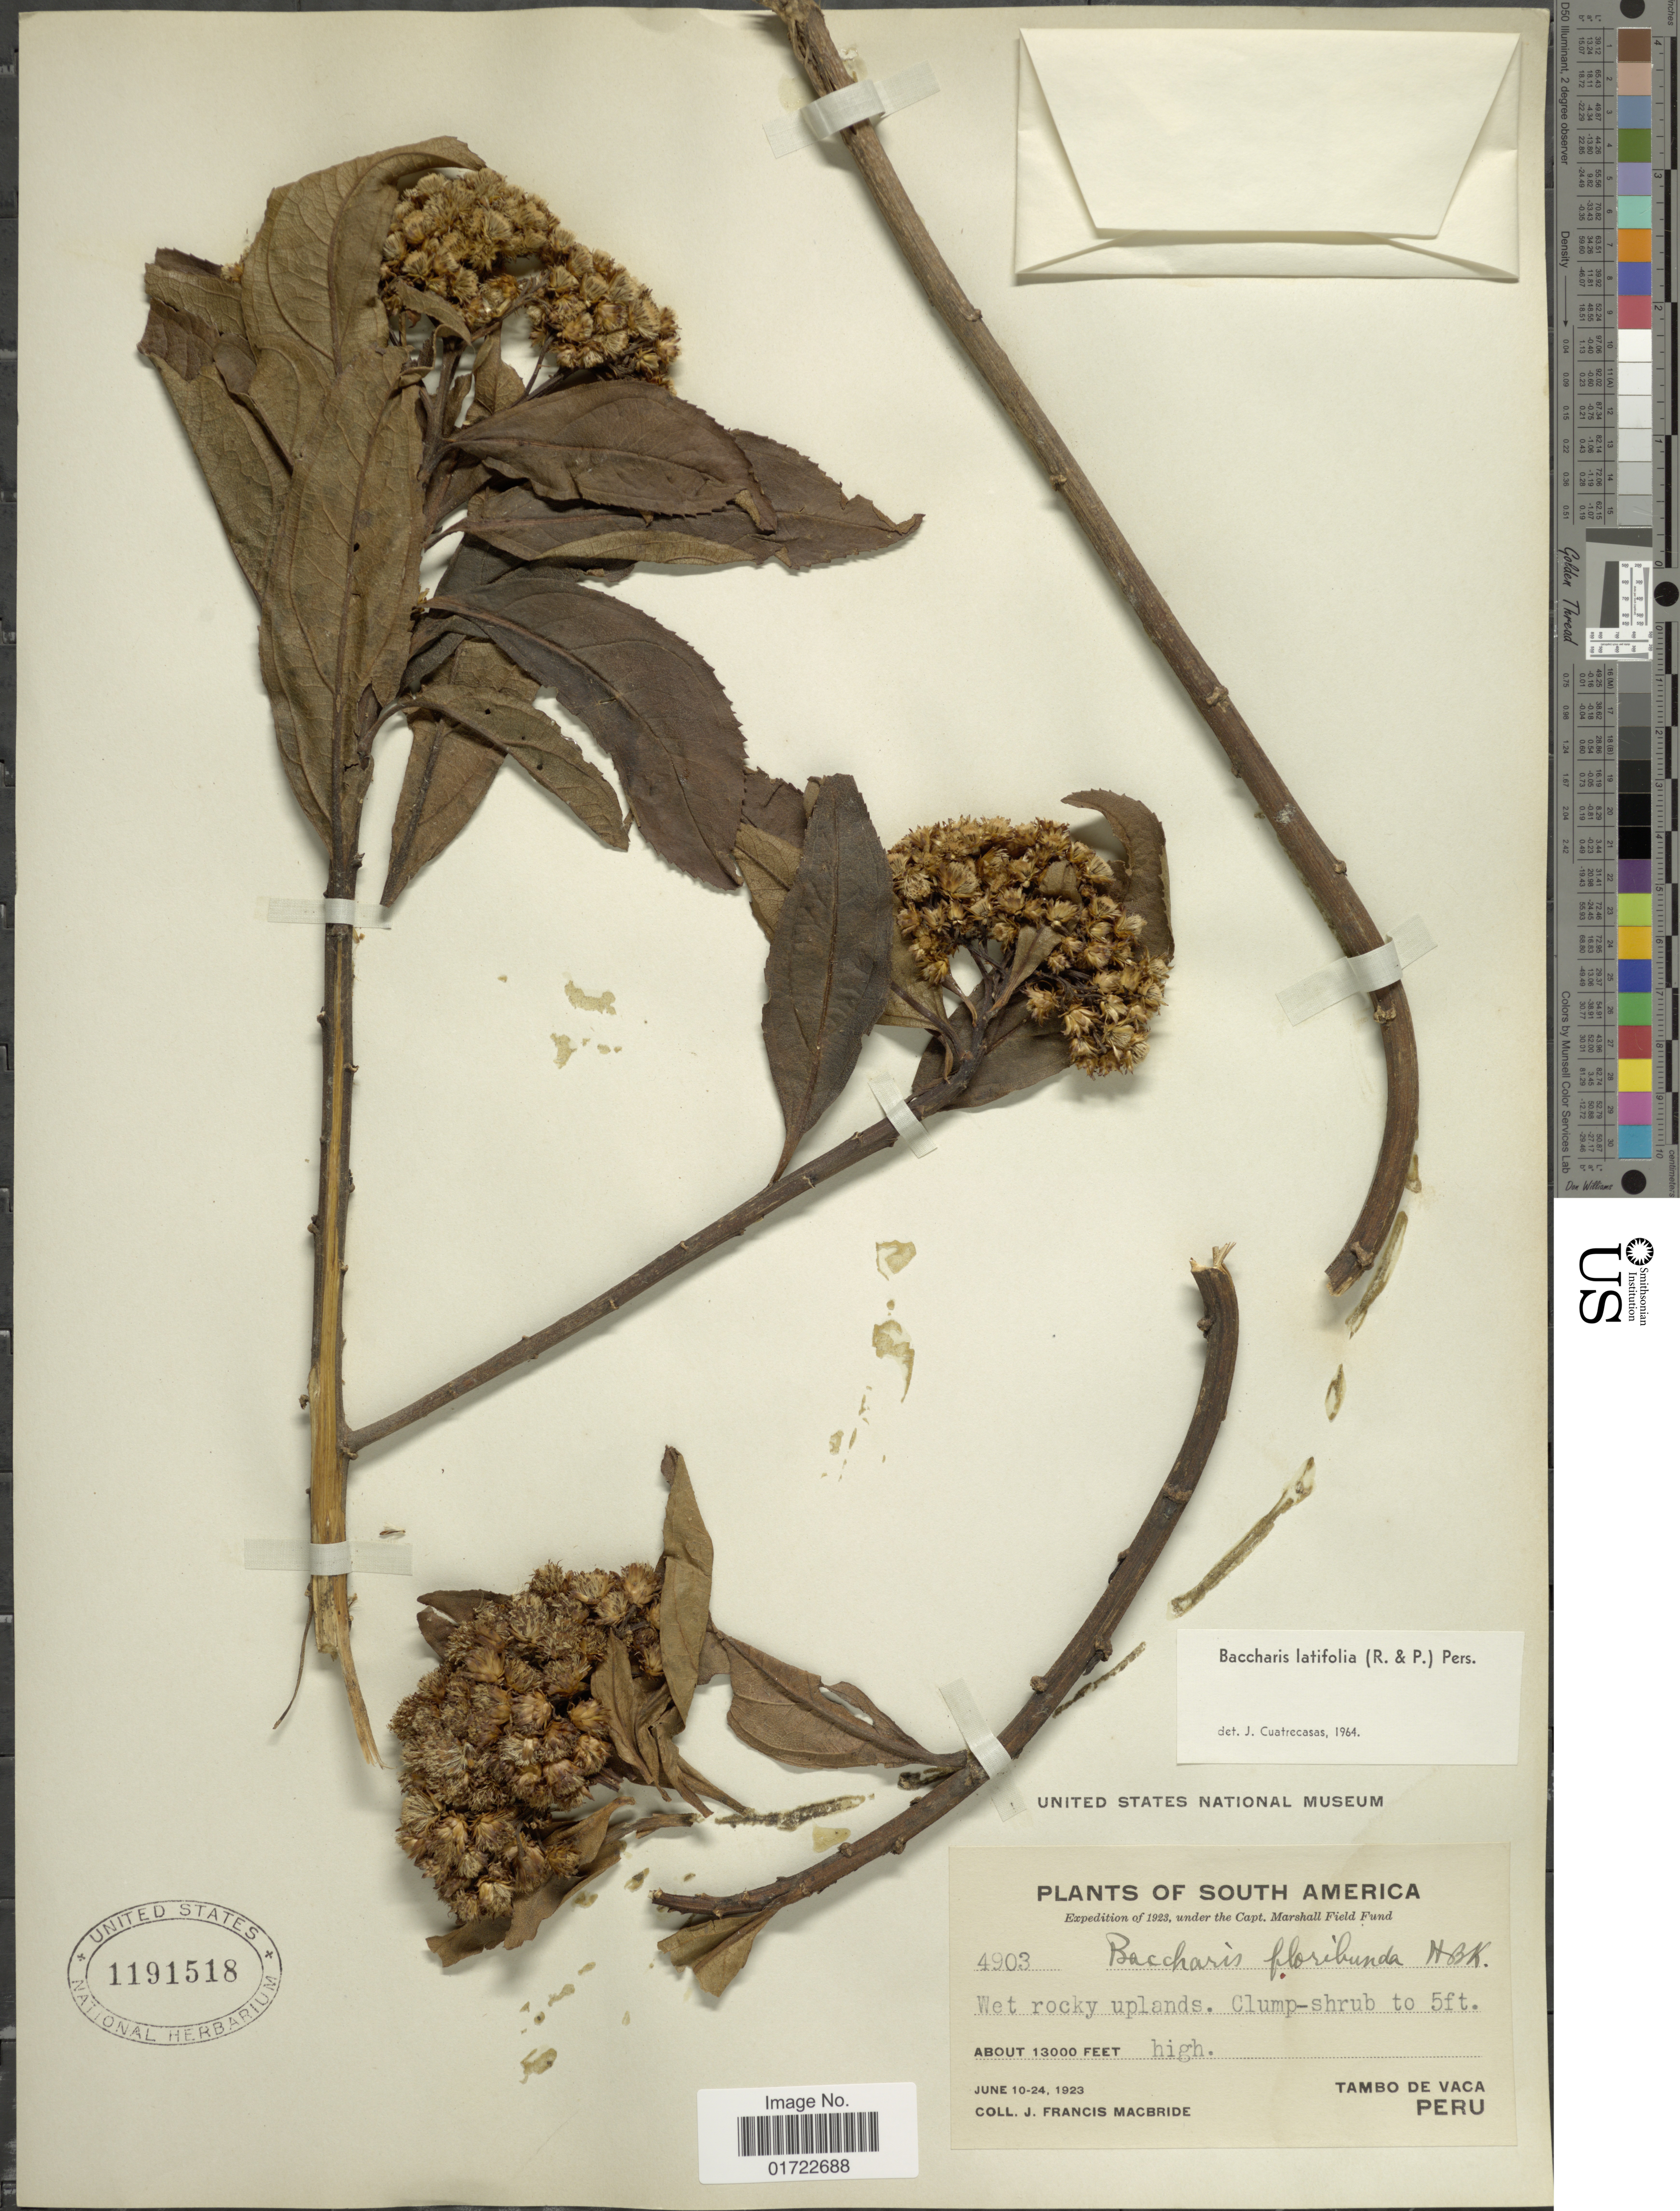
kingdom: Plantae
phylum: Tracheophyta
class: Magnoliopsida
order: Asterales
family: Asteraceae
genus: Baccharis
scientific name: Baccharis latifolia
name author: (Ruiz & Pav.) Pers.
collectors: J. F. Macbride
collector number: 4903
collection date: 1923-06-10/1923-06-24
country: Peru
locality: South America, Tambo de Vaca.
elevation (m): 3962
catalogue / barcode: US 1191518